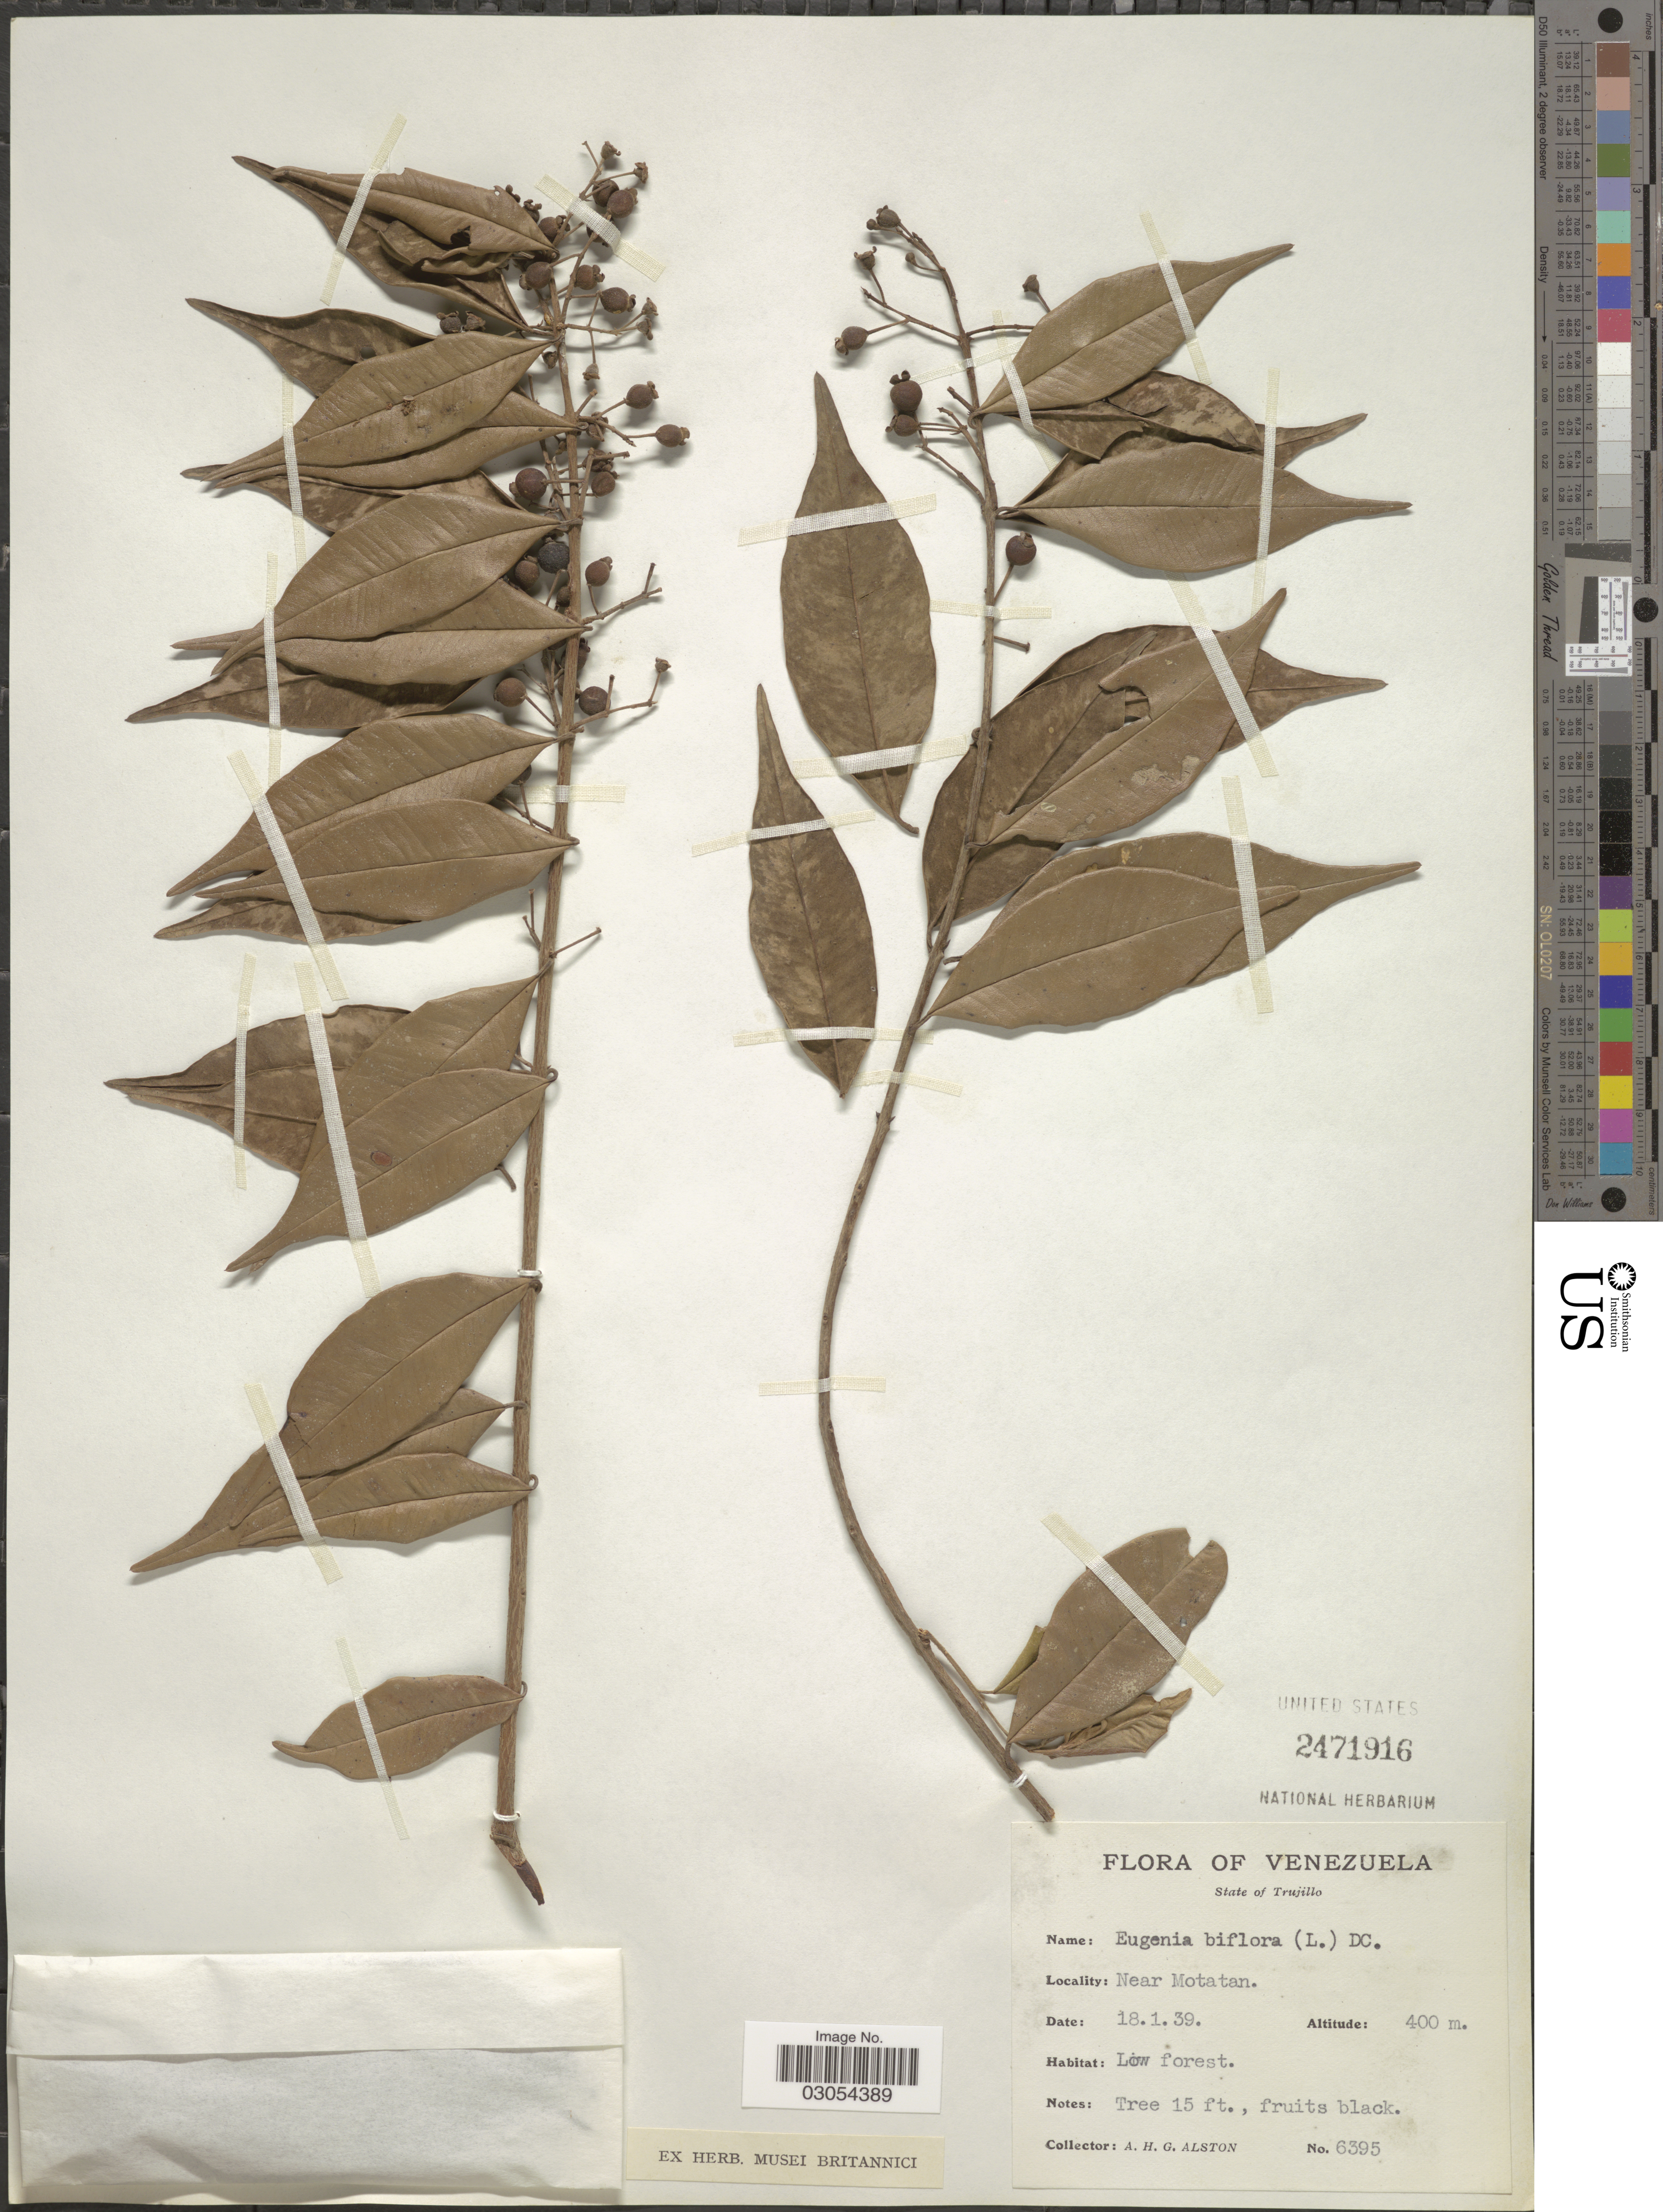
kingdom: Plantae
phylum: Tracheophyta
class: Magnoliopsida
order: Myrtales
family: Myrtaceae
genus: Eugenia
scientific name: Eugenia biflora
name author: (L.) DC.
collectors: A. H. Alston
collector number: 6395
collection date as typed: Transcribed d/m/y: 18/1/39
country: Venezuela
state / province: Trujillo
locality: State of Trujillo. Near Motatan.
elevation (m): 400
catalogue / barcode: US 2471916